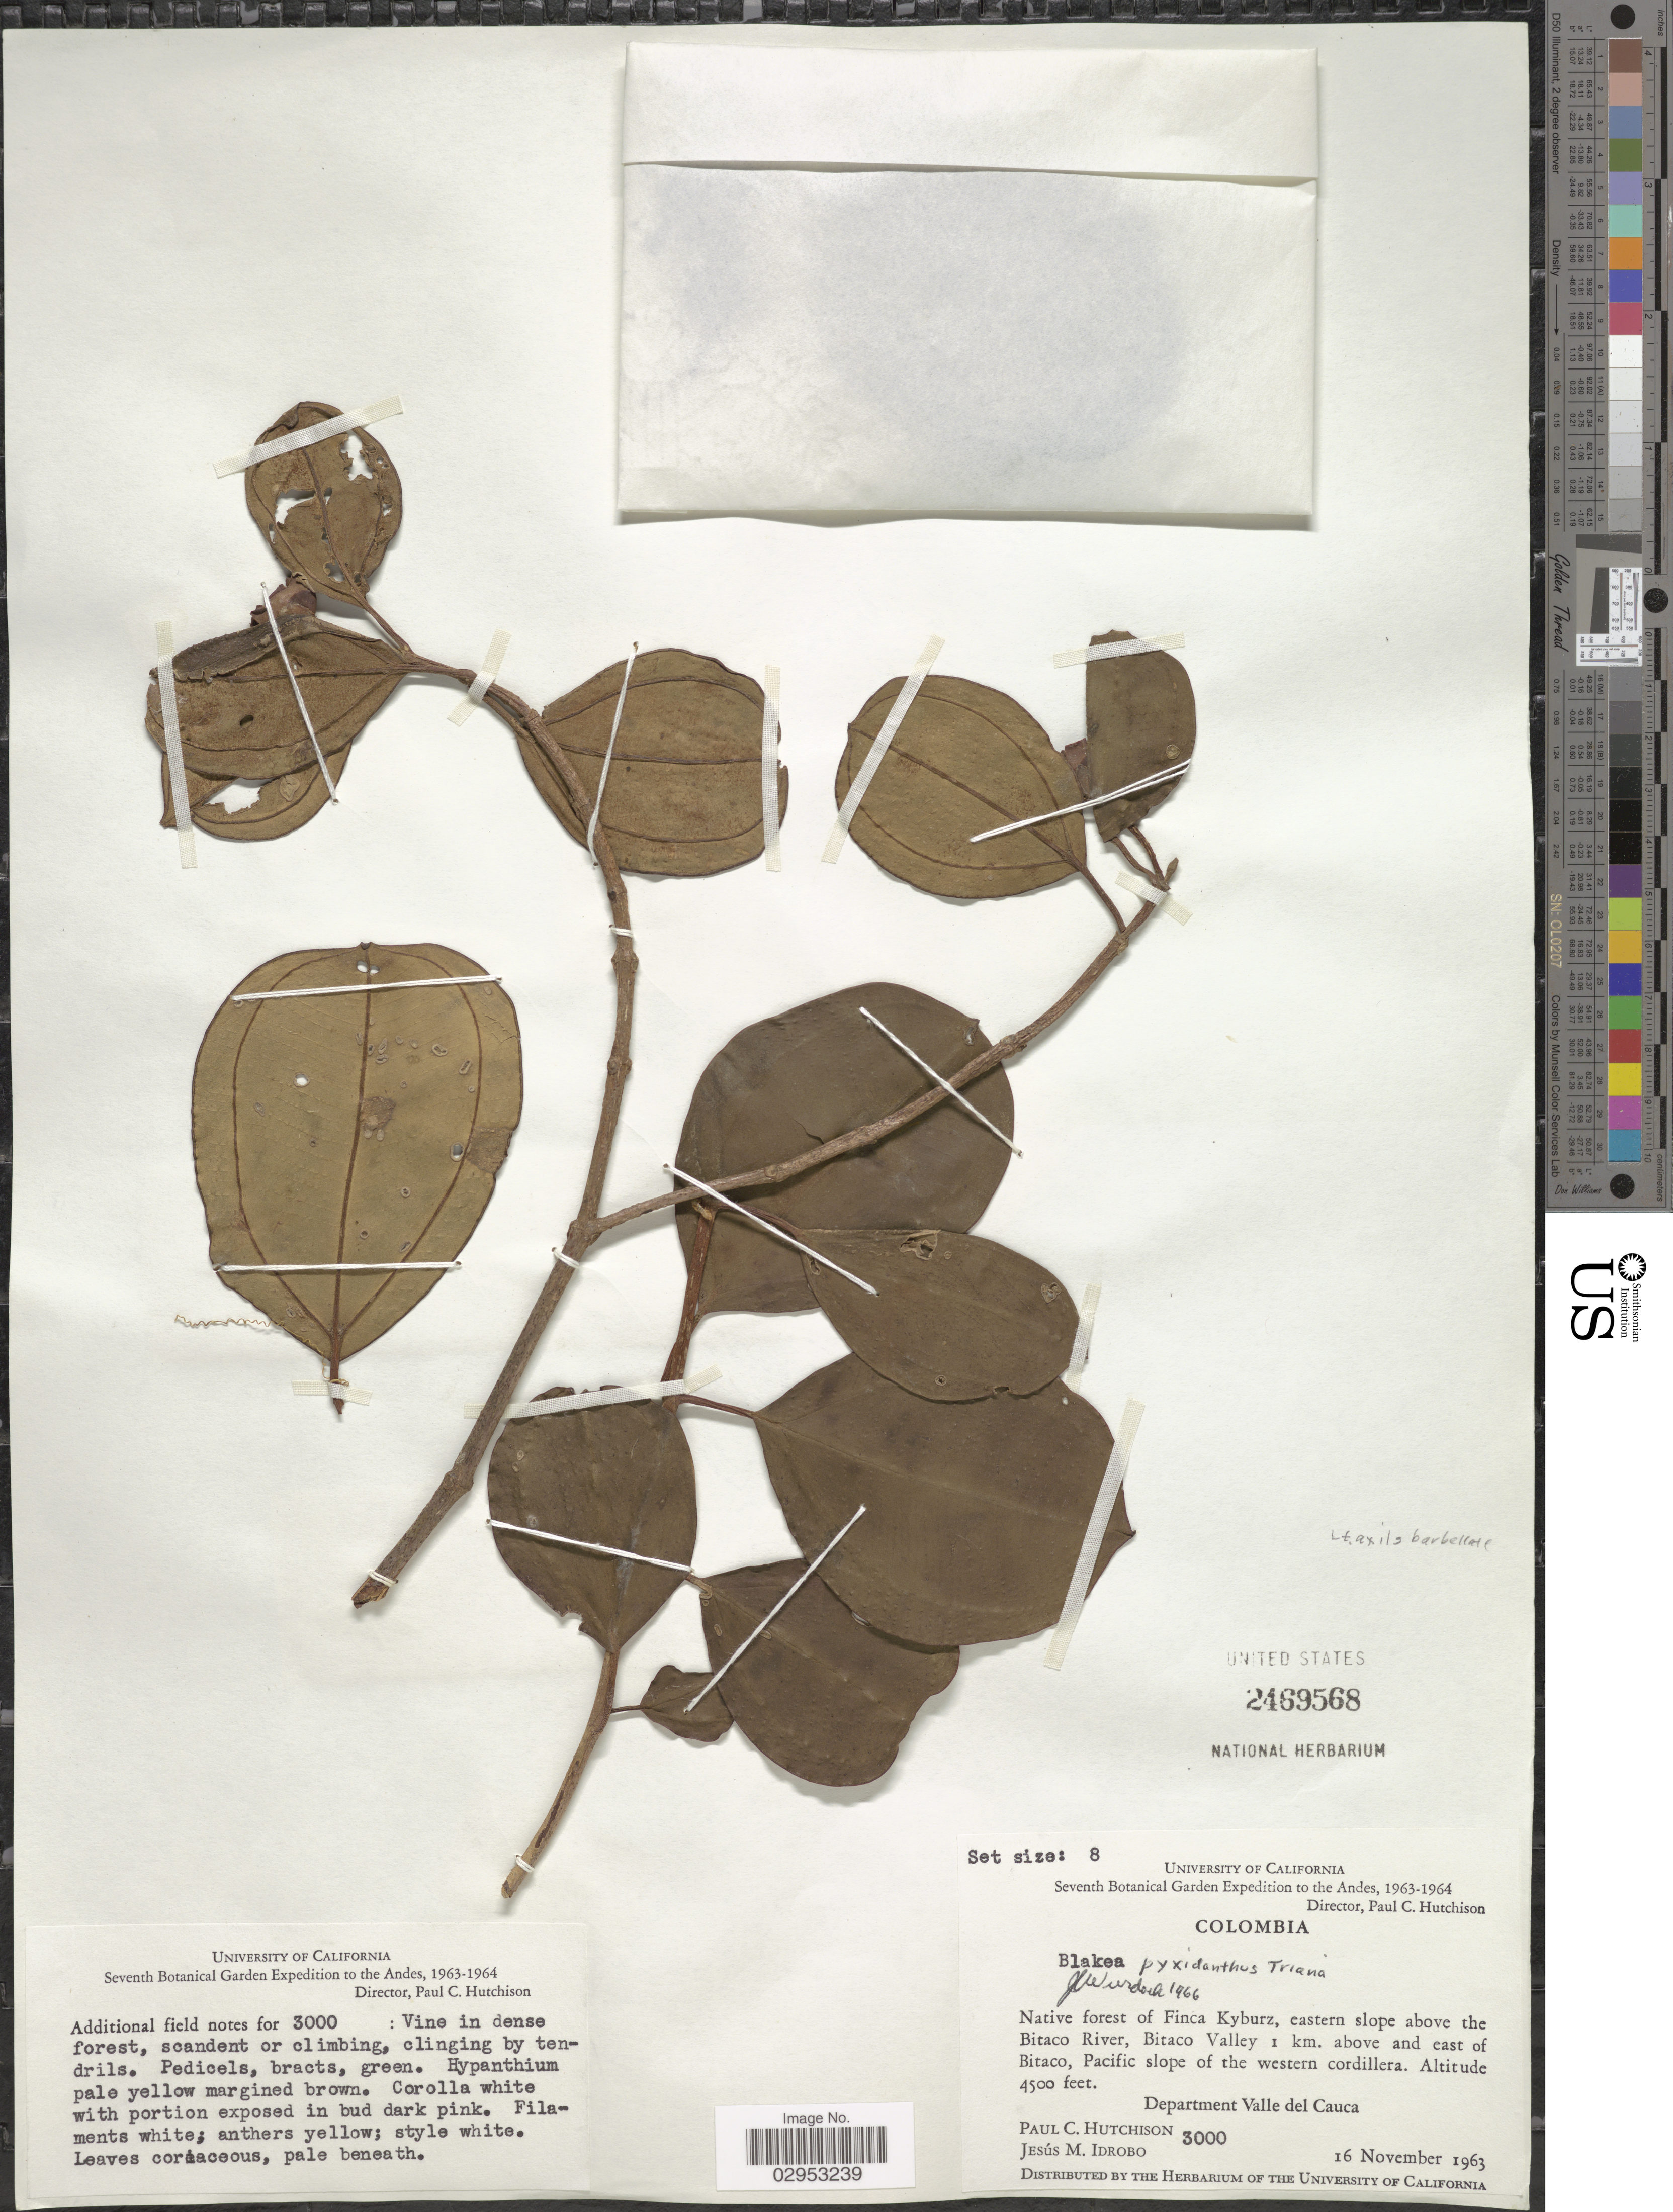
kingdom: Plantae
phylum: Tracheophyta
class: Magnoliopsida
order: Myrtales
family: Melastomataceae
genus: Blakea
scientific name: Blakea pyxidanthus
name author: Triana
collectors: P. C. Hutchison & J. M. Idrobo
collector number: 3000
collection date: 1963-11-16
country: Colombia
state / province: Valle del Cauca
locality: Native forest of Finca Kyburz, eastern slope above the Bitaco River, Bitaco Valley 1 km. above and east of Bitaco, Pacific slope of the western cordillera. Department Valle del Cauca.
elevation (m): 4500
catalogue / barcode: US 2469568